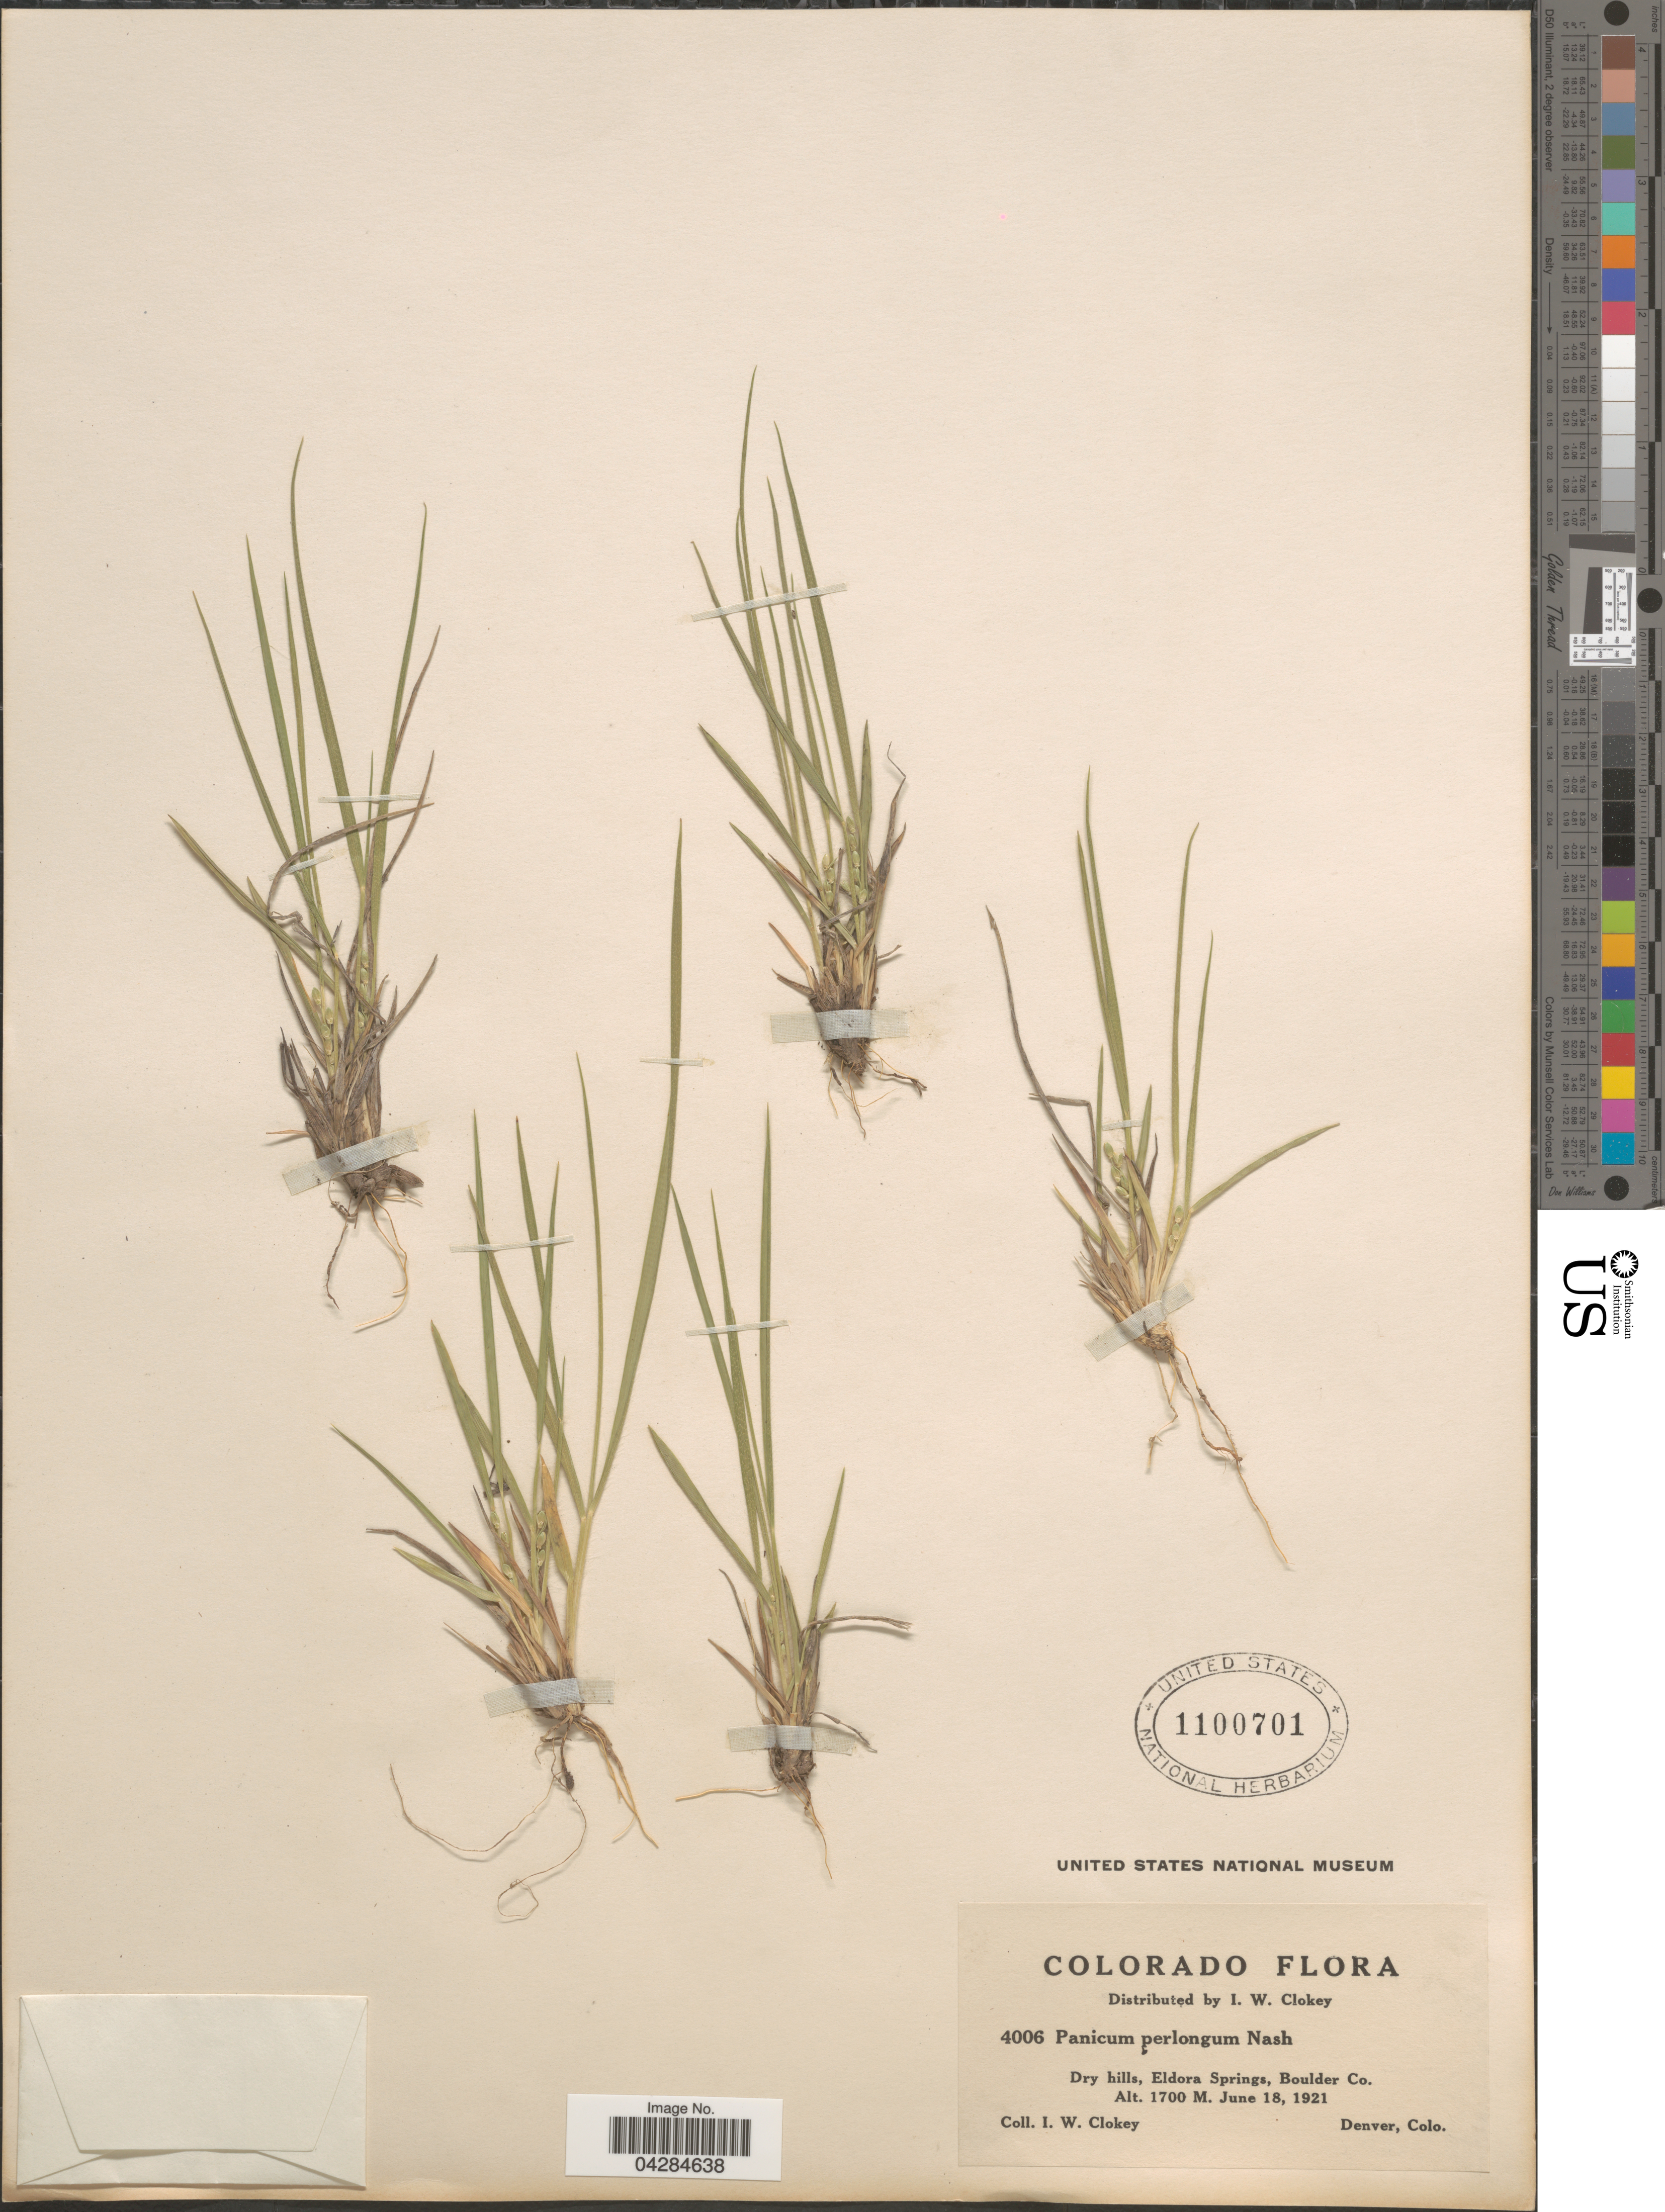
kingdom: Plantae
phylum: Tracheophyta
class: Liliopsida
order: Poales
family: Poaceae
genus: Dichanthelium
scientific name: Dichanthelium perlongum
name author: (Nash) Freckmann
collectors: I. W. Clokey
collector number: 4006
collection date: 1921-06-18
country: United States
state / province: Colorado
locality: Dry hills, Eldora Springs, Boulder Co.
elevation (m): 1700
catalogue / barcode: US 1100701